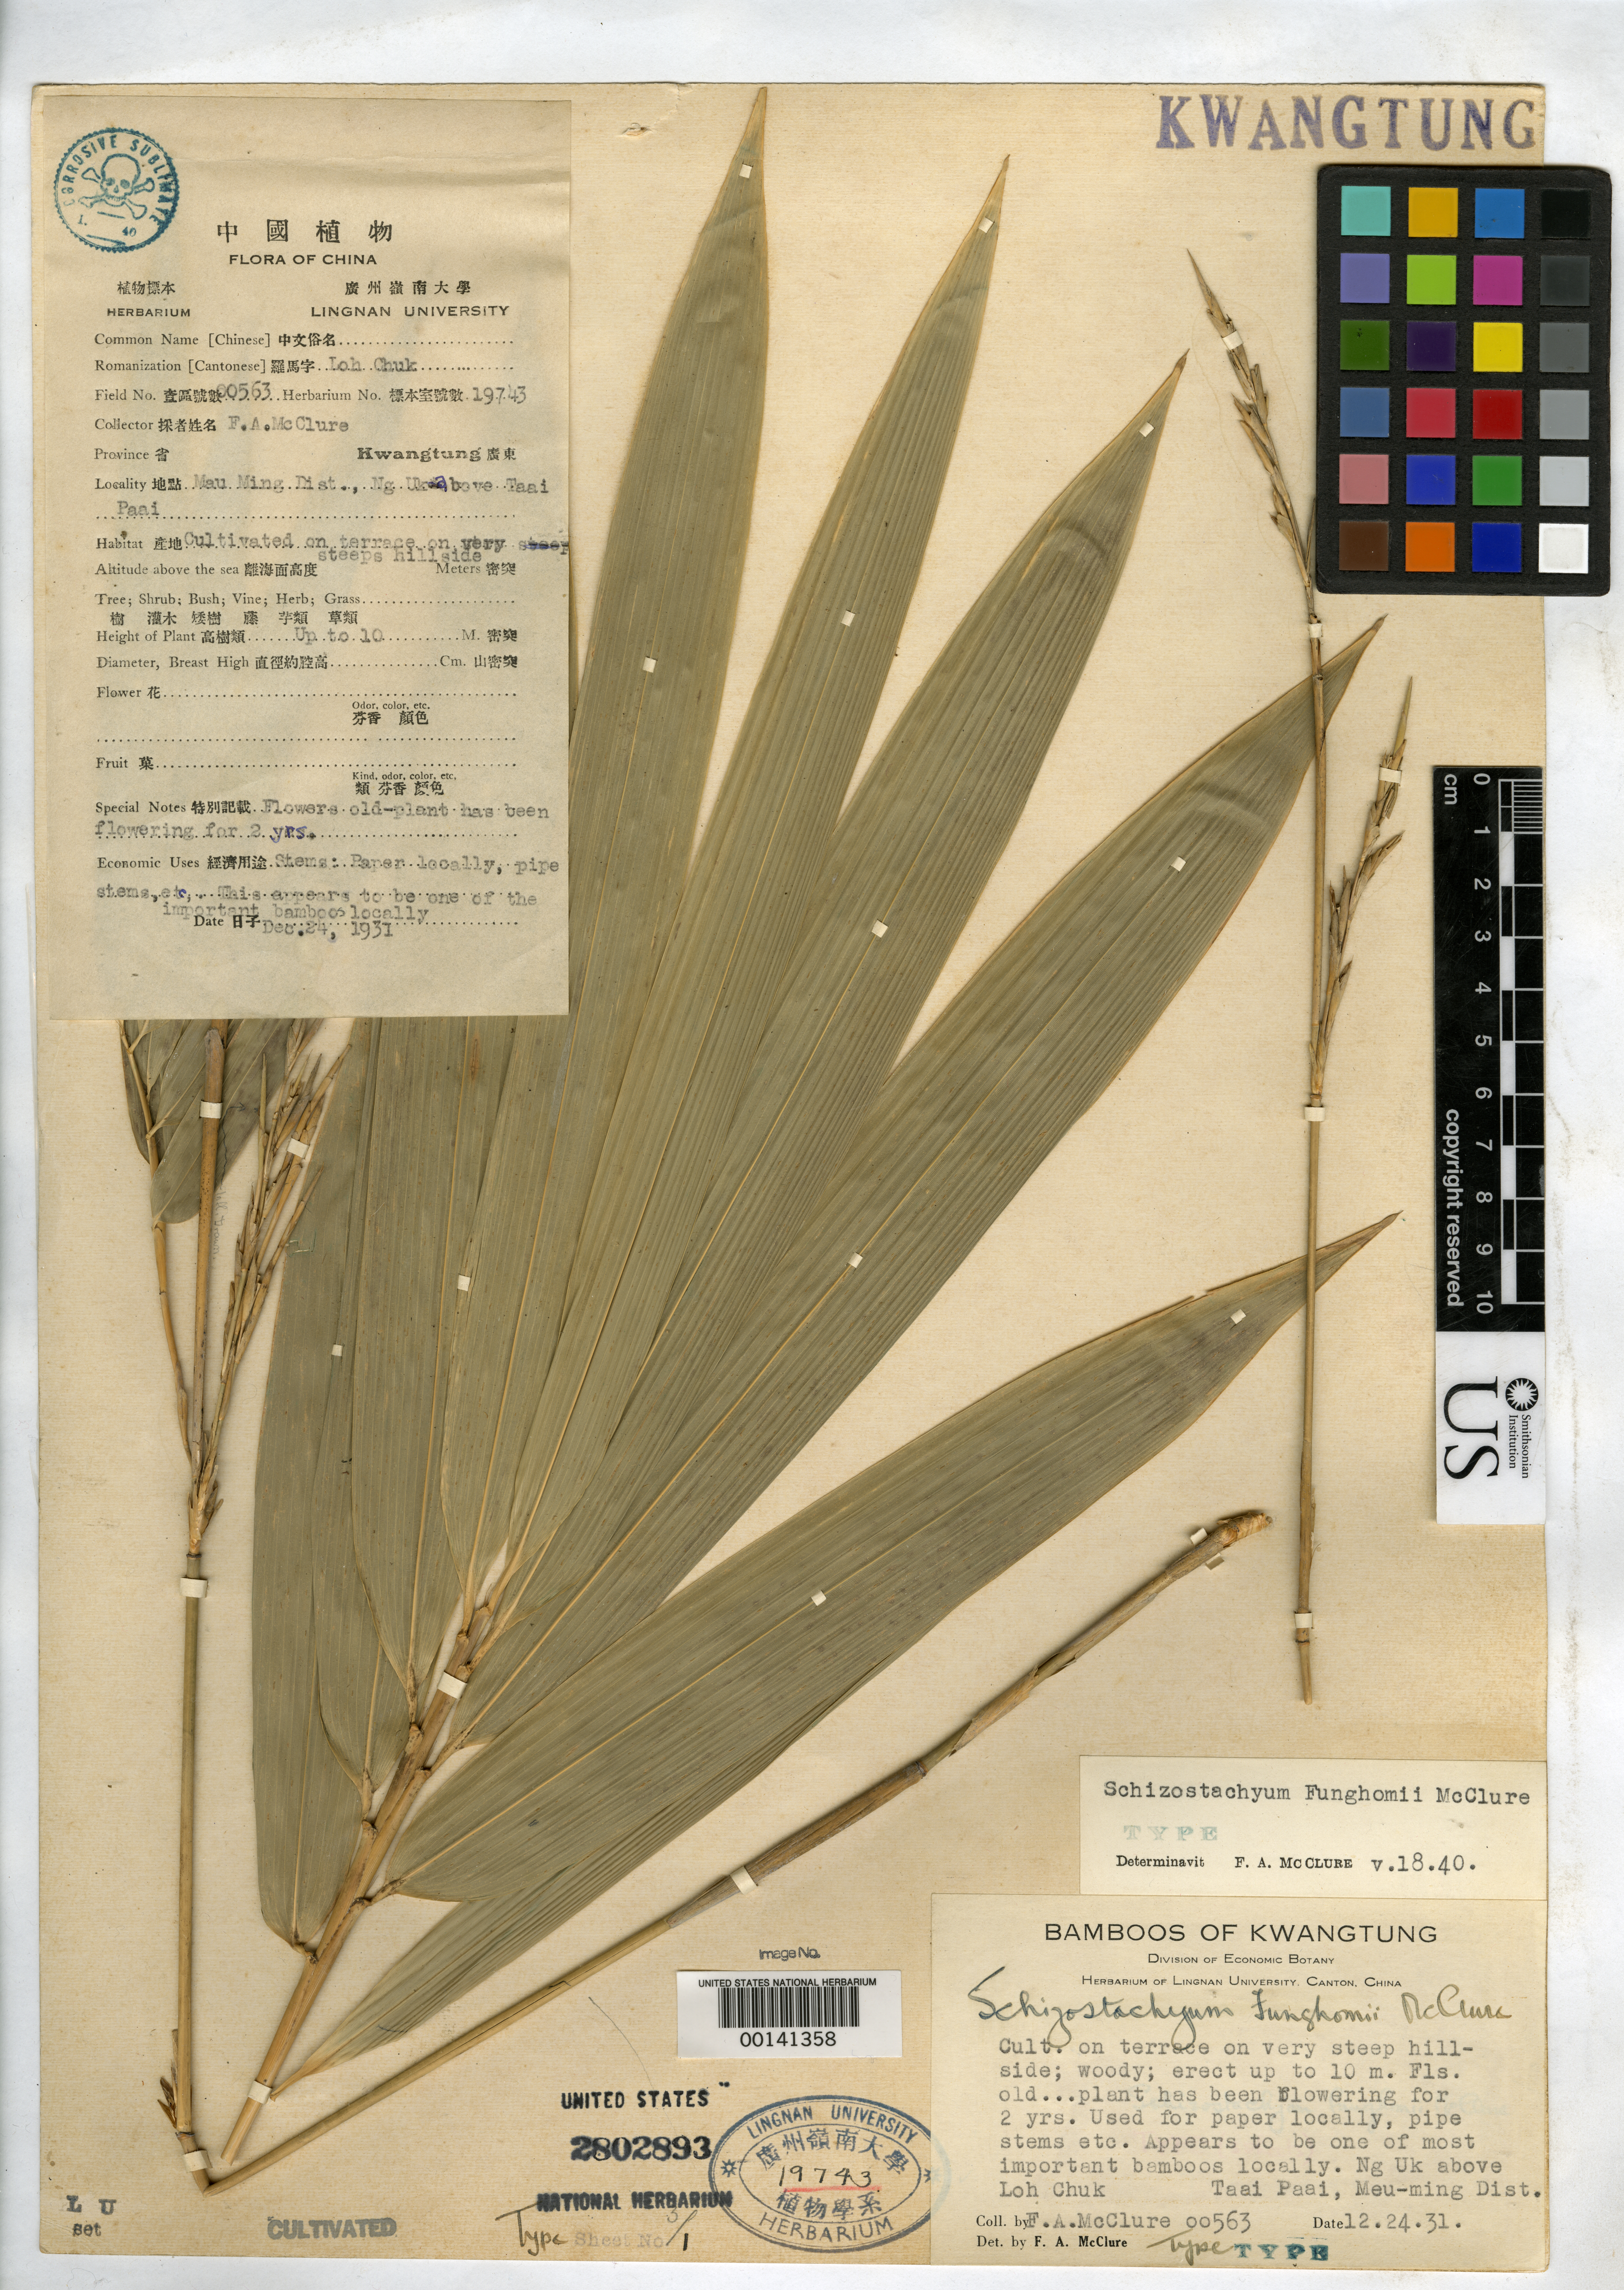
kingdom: Plantae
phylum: Tracheophyta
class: Liliopsida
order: Poales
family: Poaceae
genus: Schizostachyum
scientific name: Schizostachyum funghomii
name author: McClure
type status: Holotype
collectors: F. A. McClure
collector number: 563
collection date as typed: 24 Dec 1931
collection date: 1931-12-24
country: China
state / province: Guangdong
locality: Meu-ming District, Ng-uk.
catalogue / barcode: US 2802893